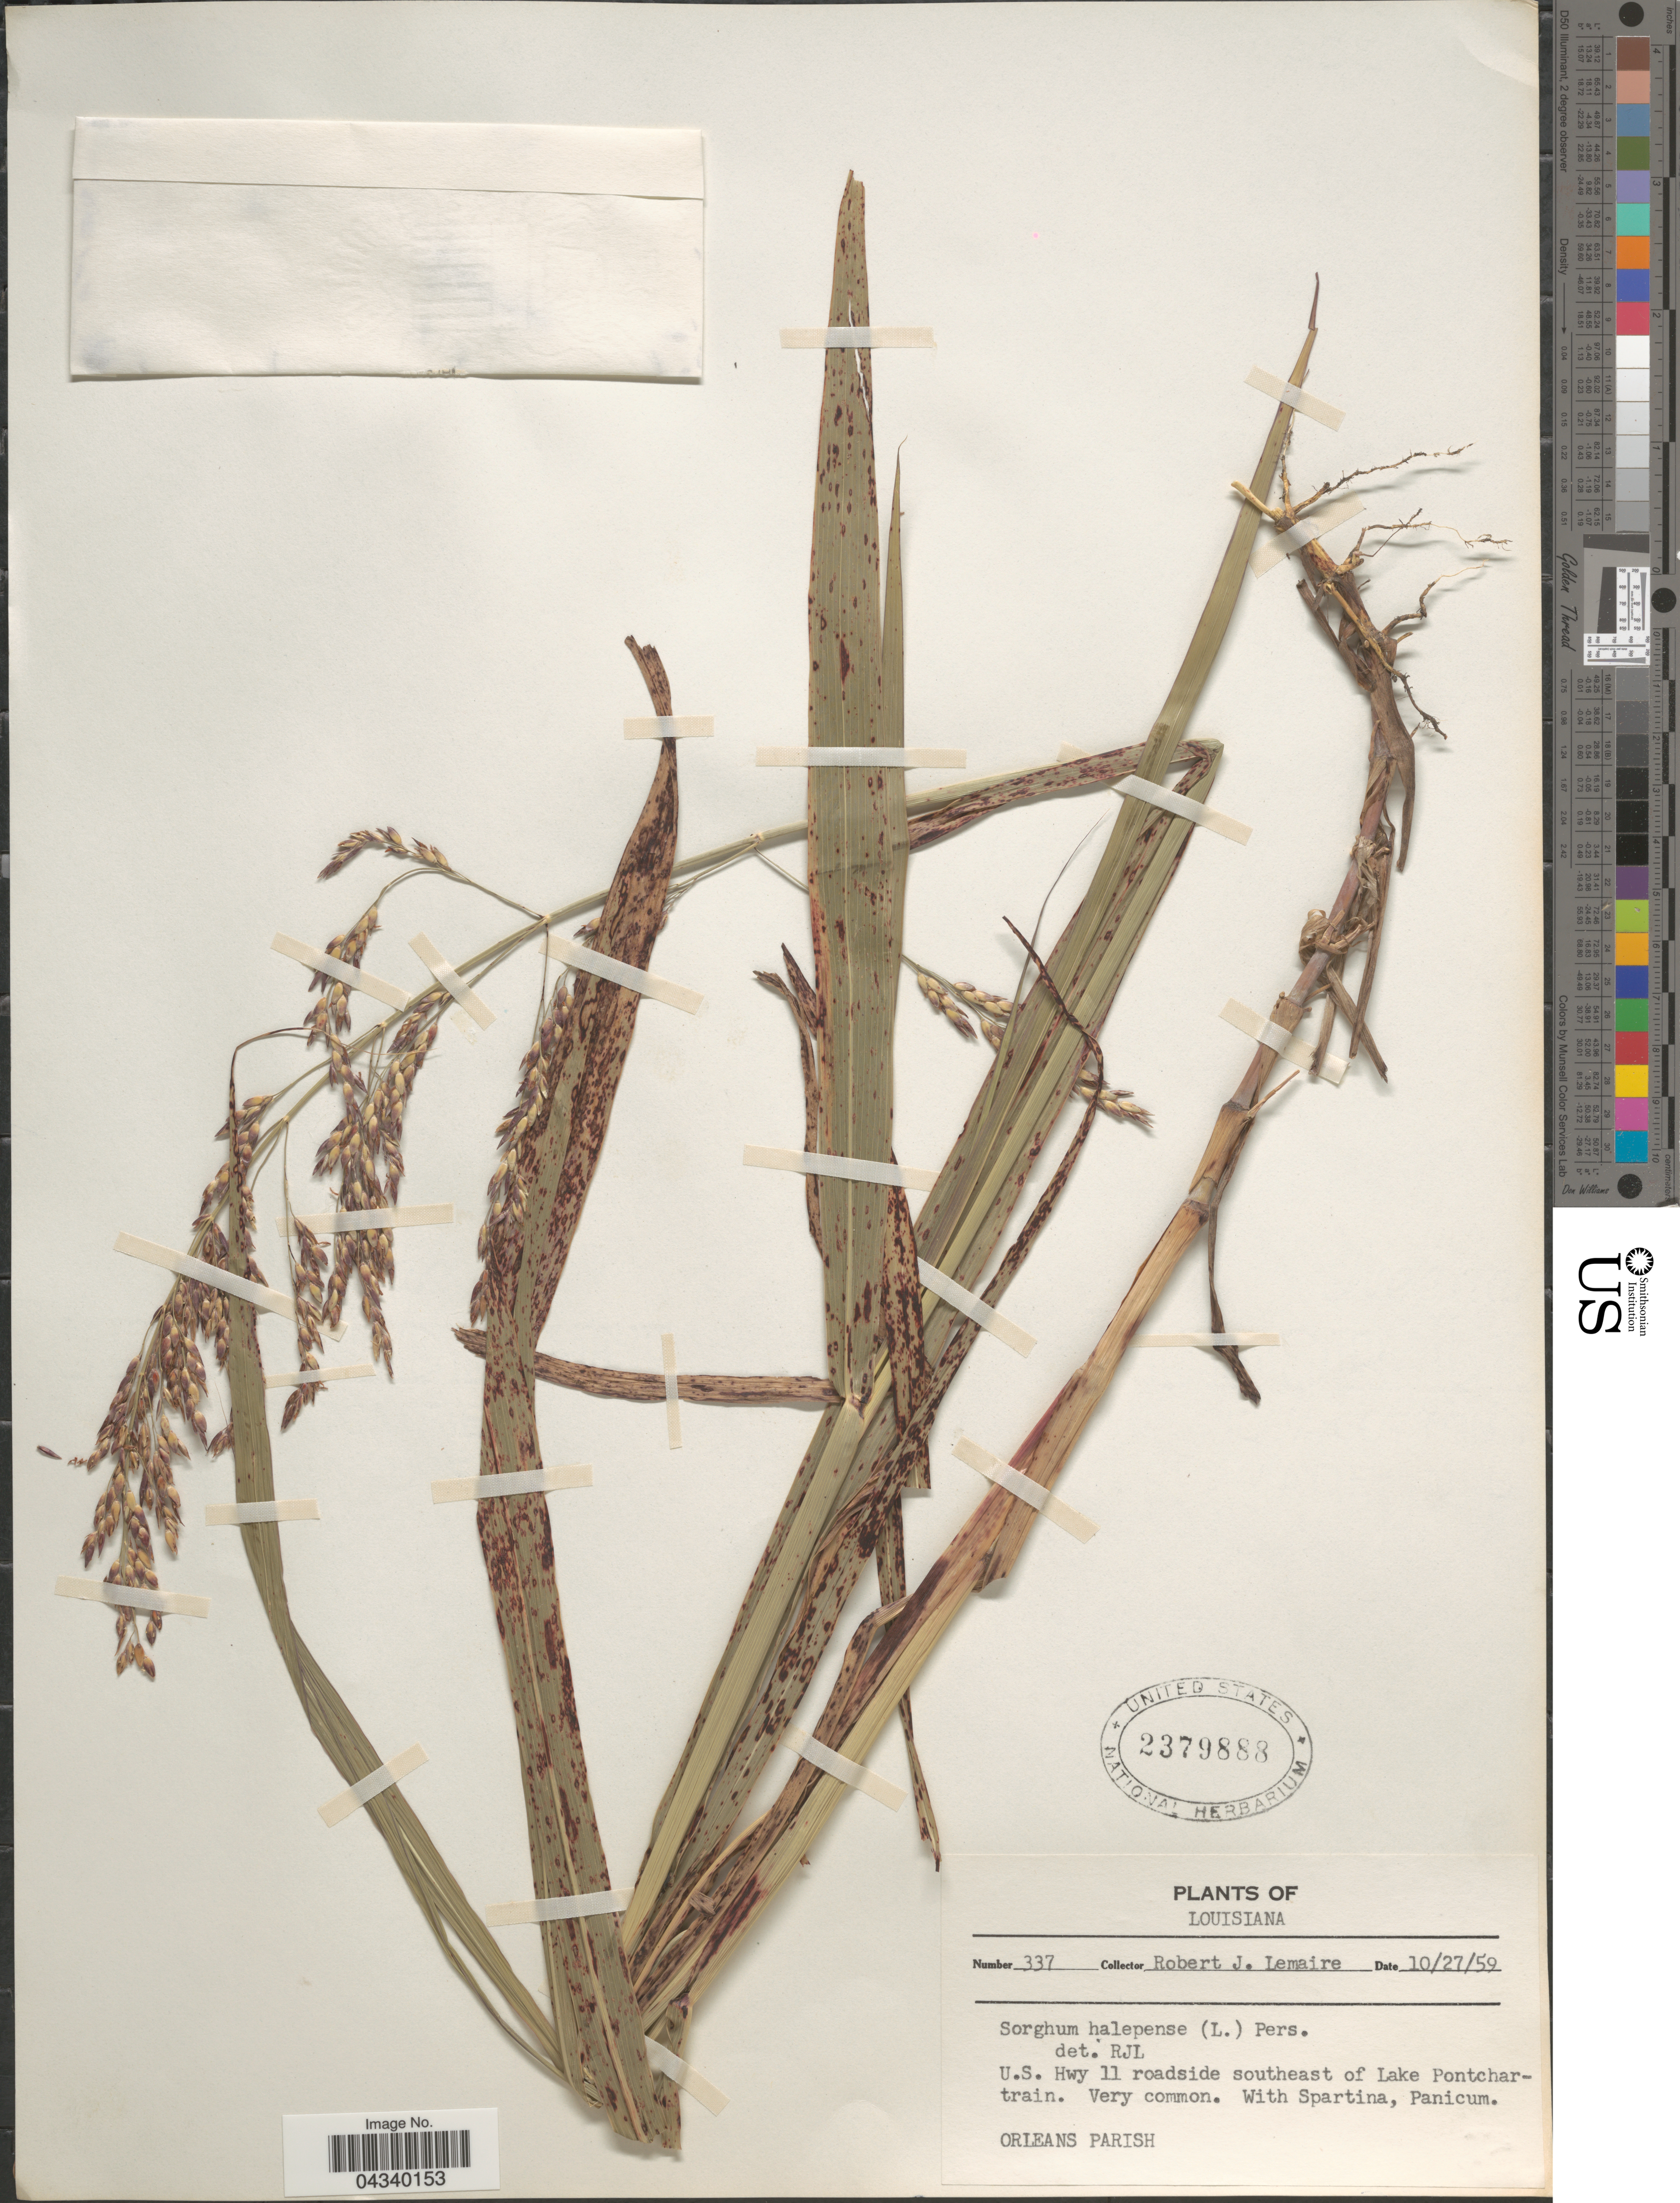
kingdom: Plantae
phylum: Tracheophyta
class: Liliopsida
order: Poales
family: Poaceae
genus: Sorghum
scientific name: Sorghum halepense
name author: (L.) Pers.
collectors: R. J. Lemaire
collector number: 337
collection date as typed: Transcribed d/m/y: 27/10/59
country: United States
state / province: Louisiana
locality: U.S. Hwy 11 roadside southeast of Lake Pontchartrain. Orleans Parish.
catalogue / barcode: US 2379888